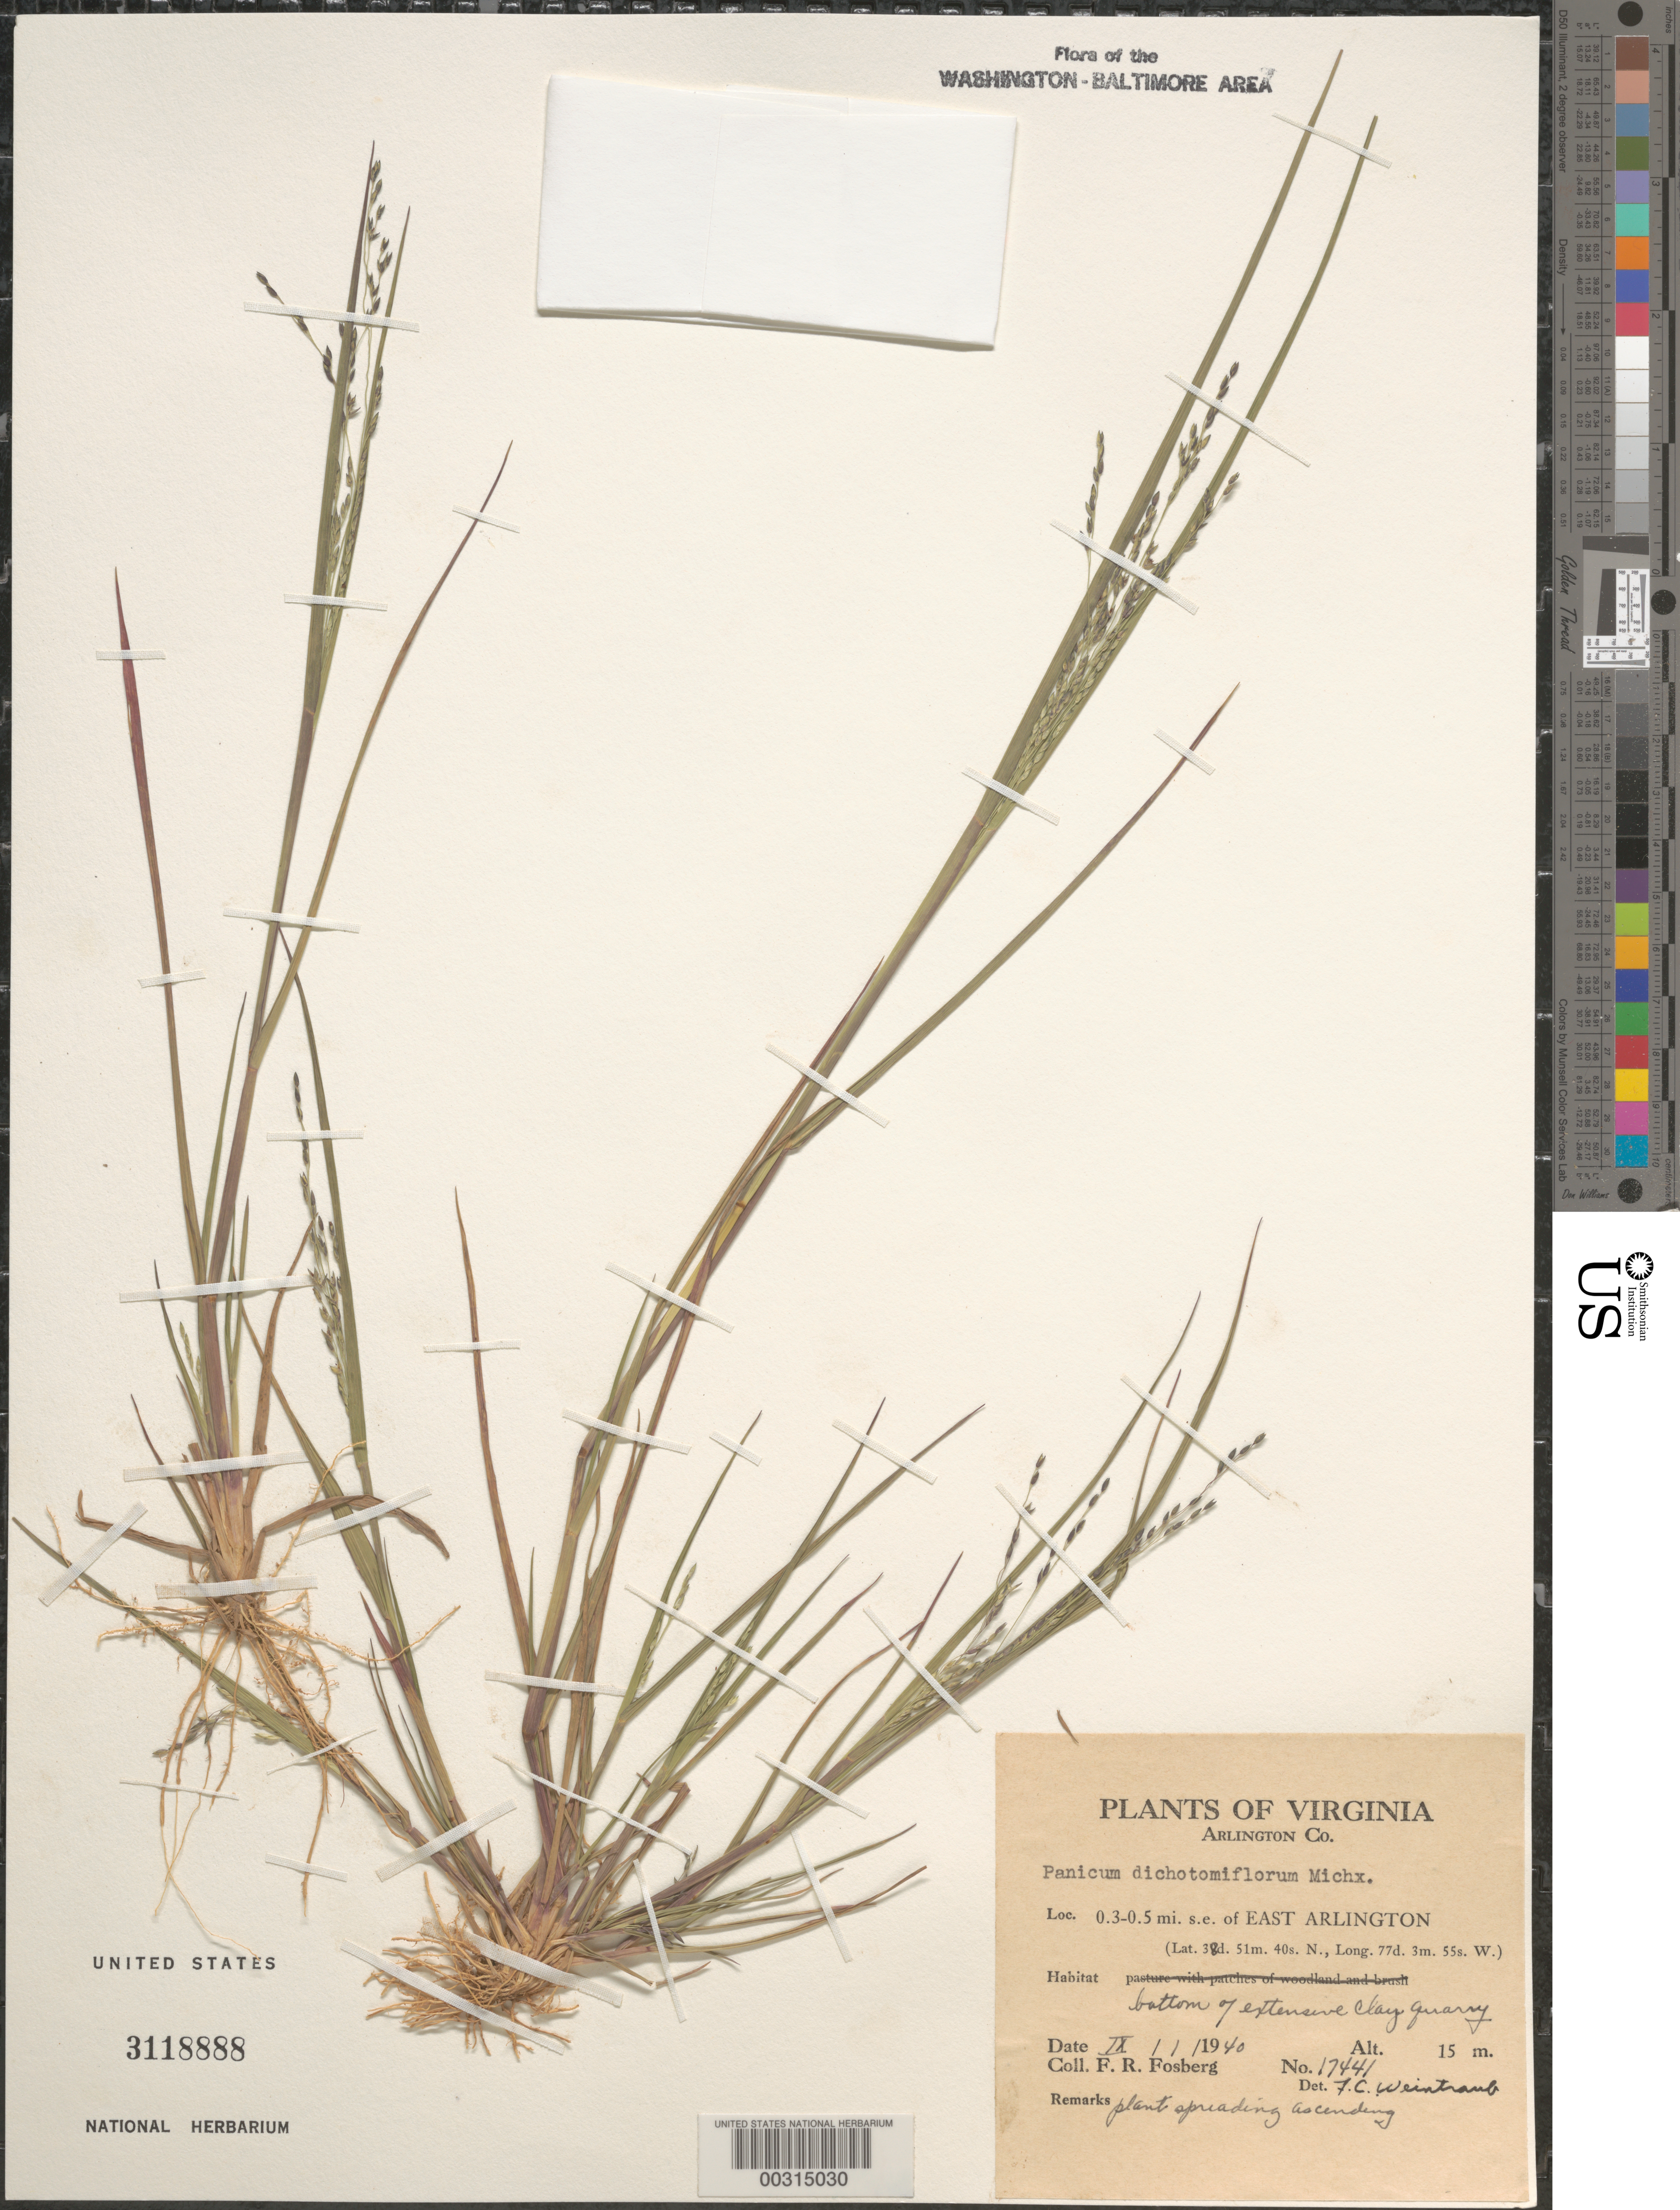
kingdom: Plantae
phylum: Tracheophyta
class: Liliopsida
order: Poales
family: Poaceae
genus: Panicum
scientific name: Panicum dichotomiflorum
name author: Michx.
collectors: F. R. Fosberg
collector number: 17441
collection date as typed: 01 Sep 1940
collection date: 1940-09-01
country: United States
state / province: Virginia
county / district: Arlington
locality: E Arlington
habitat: Bottom of extensive clay quarry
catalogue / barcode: US 3118888